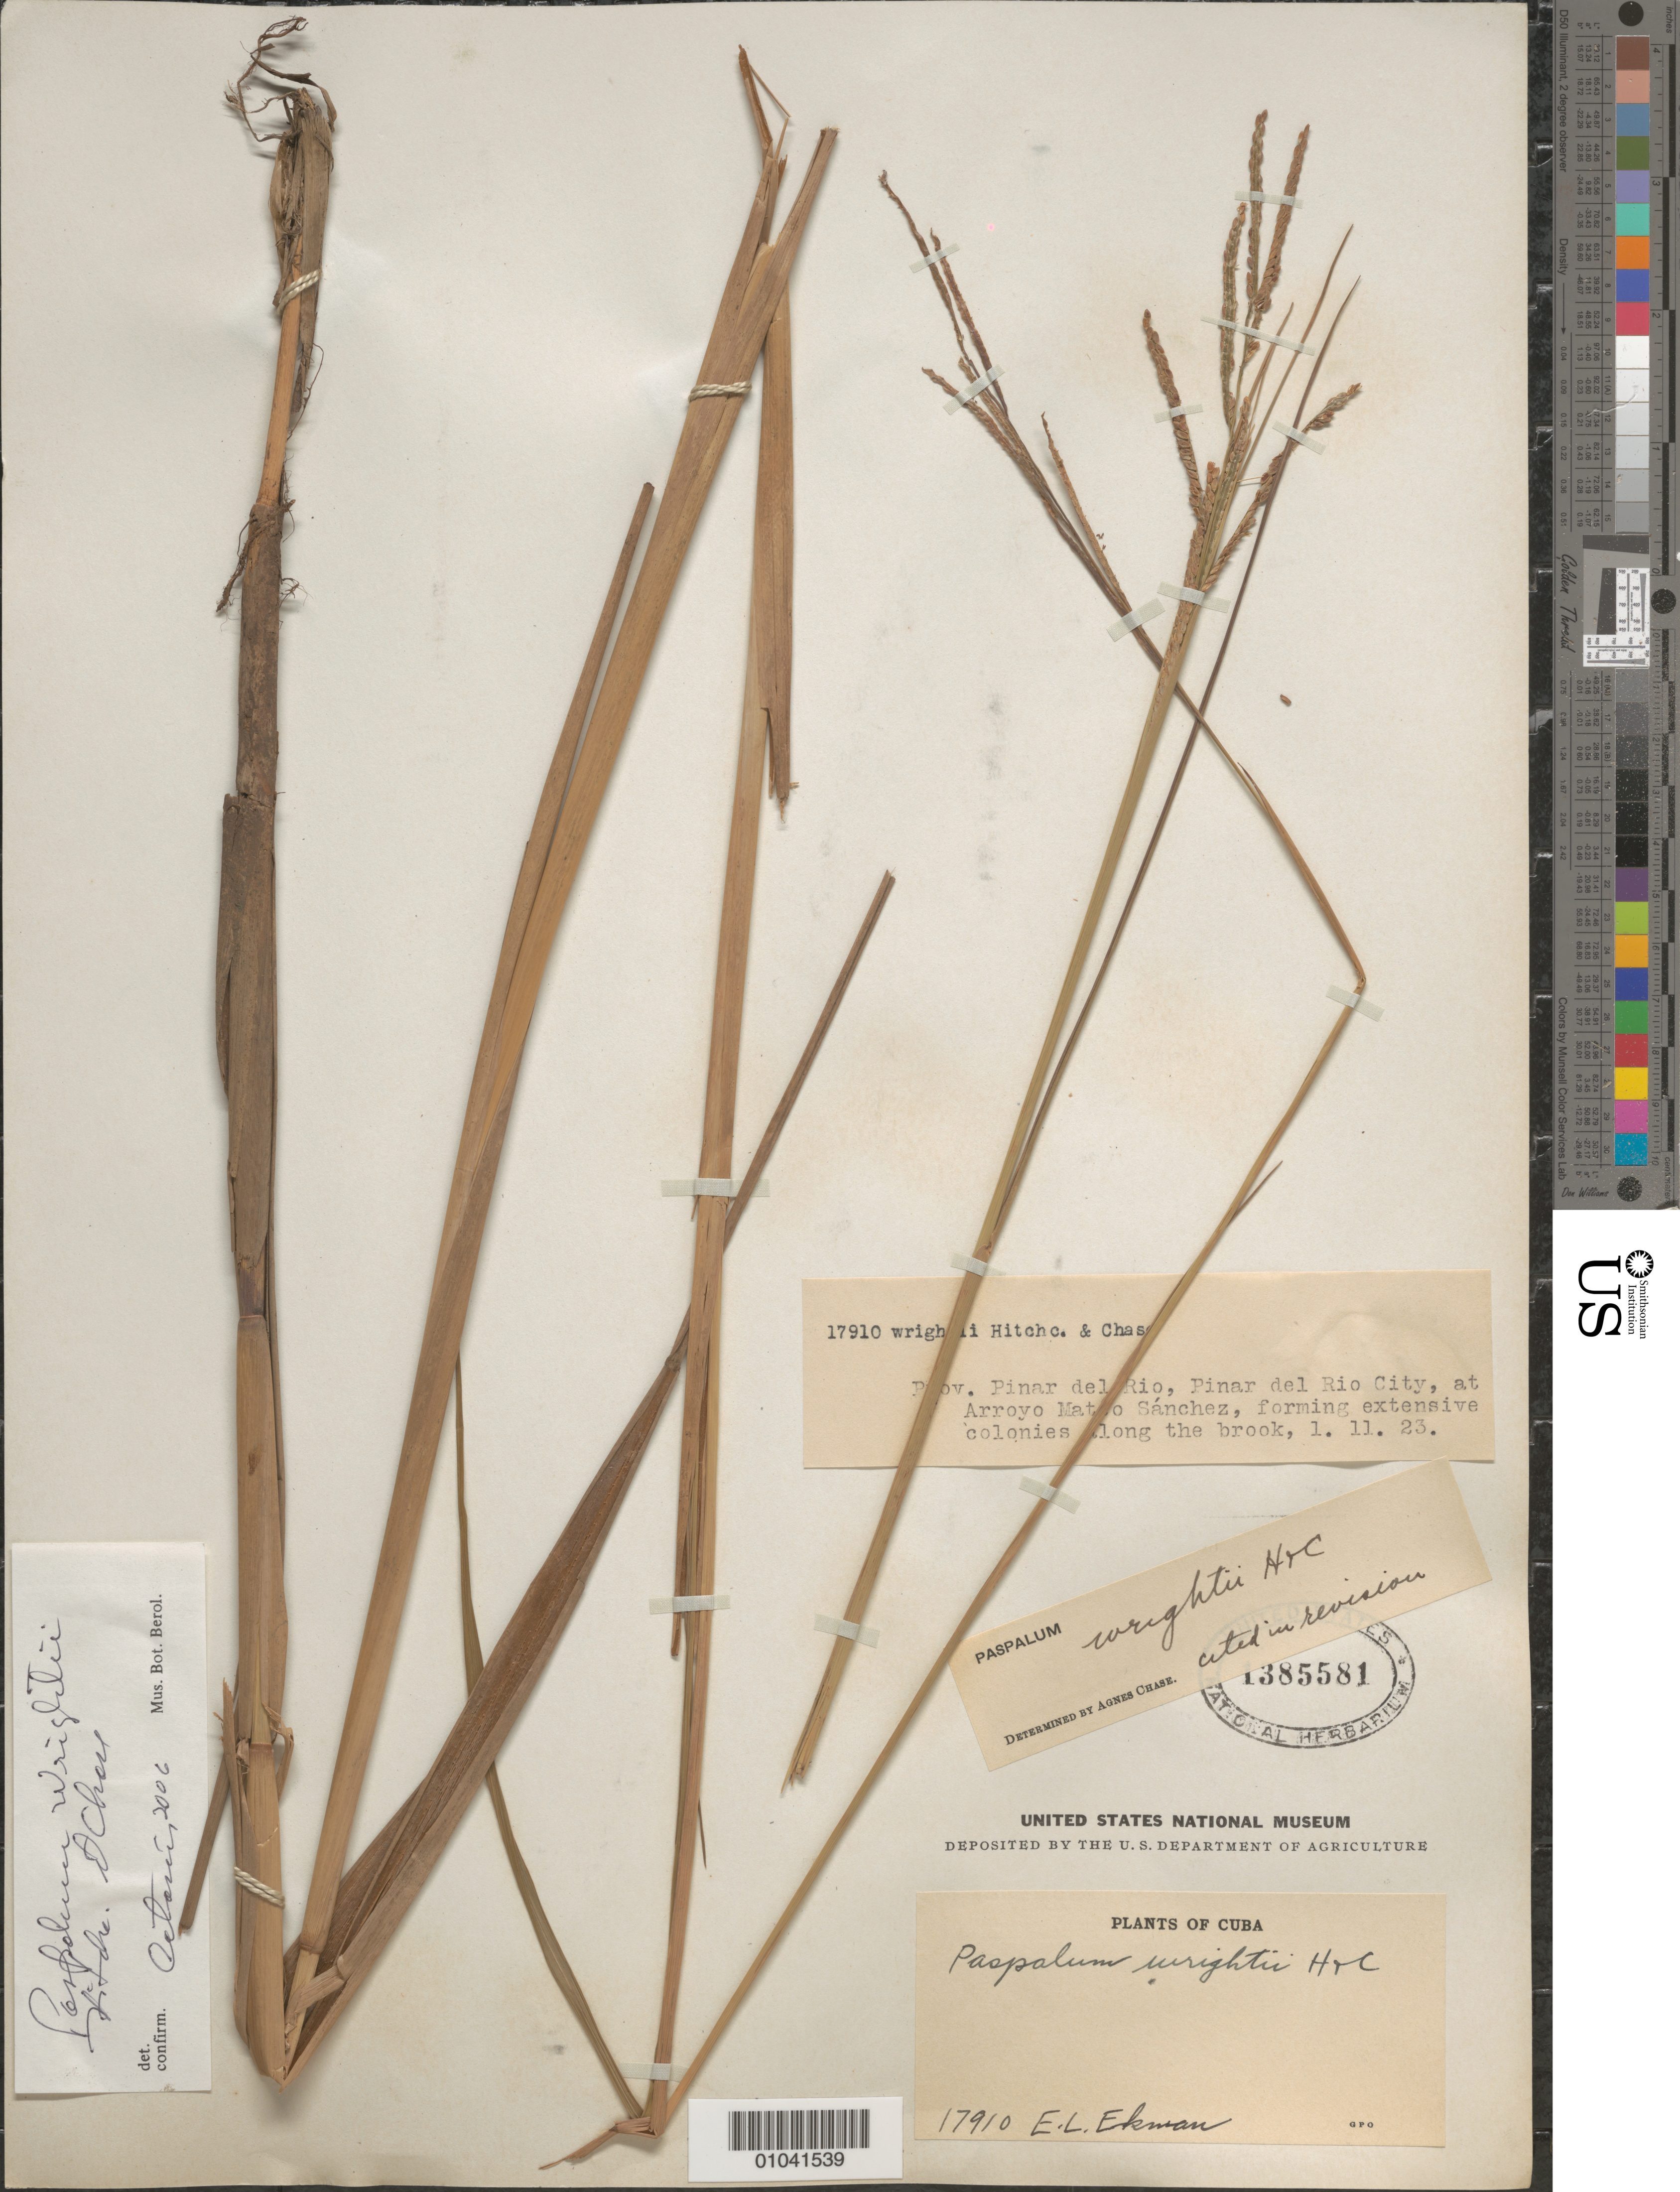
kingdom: Plantae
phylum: Tracheophyta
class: Liliopsida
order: Poales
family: Poaceae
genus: Paspalum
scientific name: Paspalum wrightii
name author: Hitchc. & Chase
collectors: E. L. Ekman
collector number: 17910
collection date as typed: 01 Nov 1923 or 11 Jan 1923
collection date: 1923-01-11 or 1923-11-01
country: Cuba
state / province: Pinar del Rio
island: Cuba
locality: Pinar del Rio City, at Arroyo Mateo Sanchez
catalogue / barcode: US 1385581